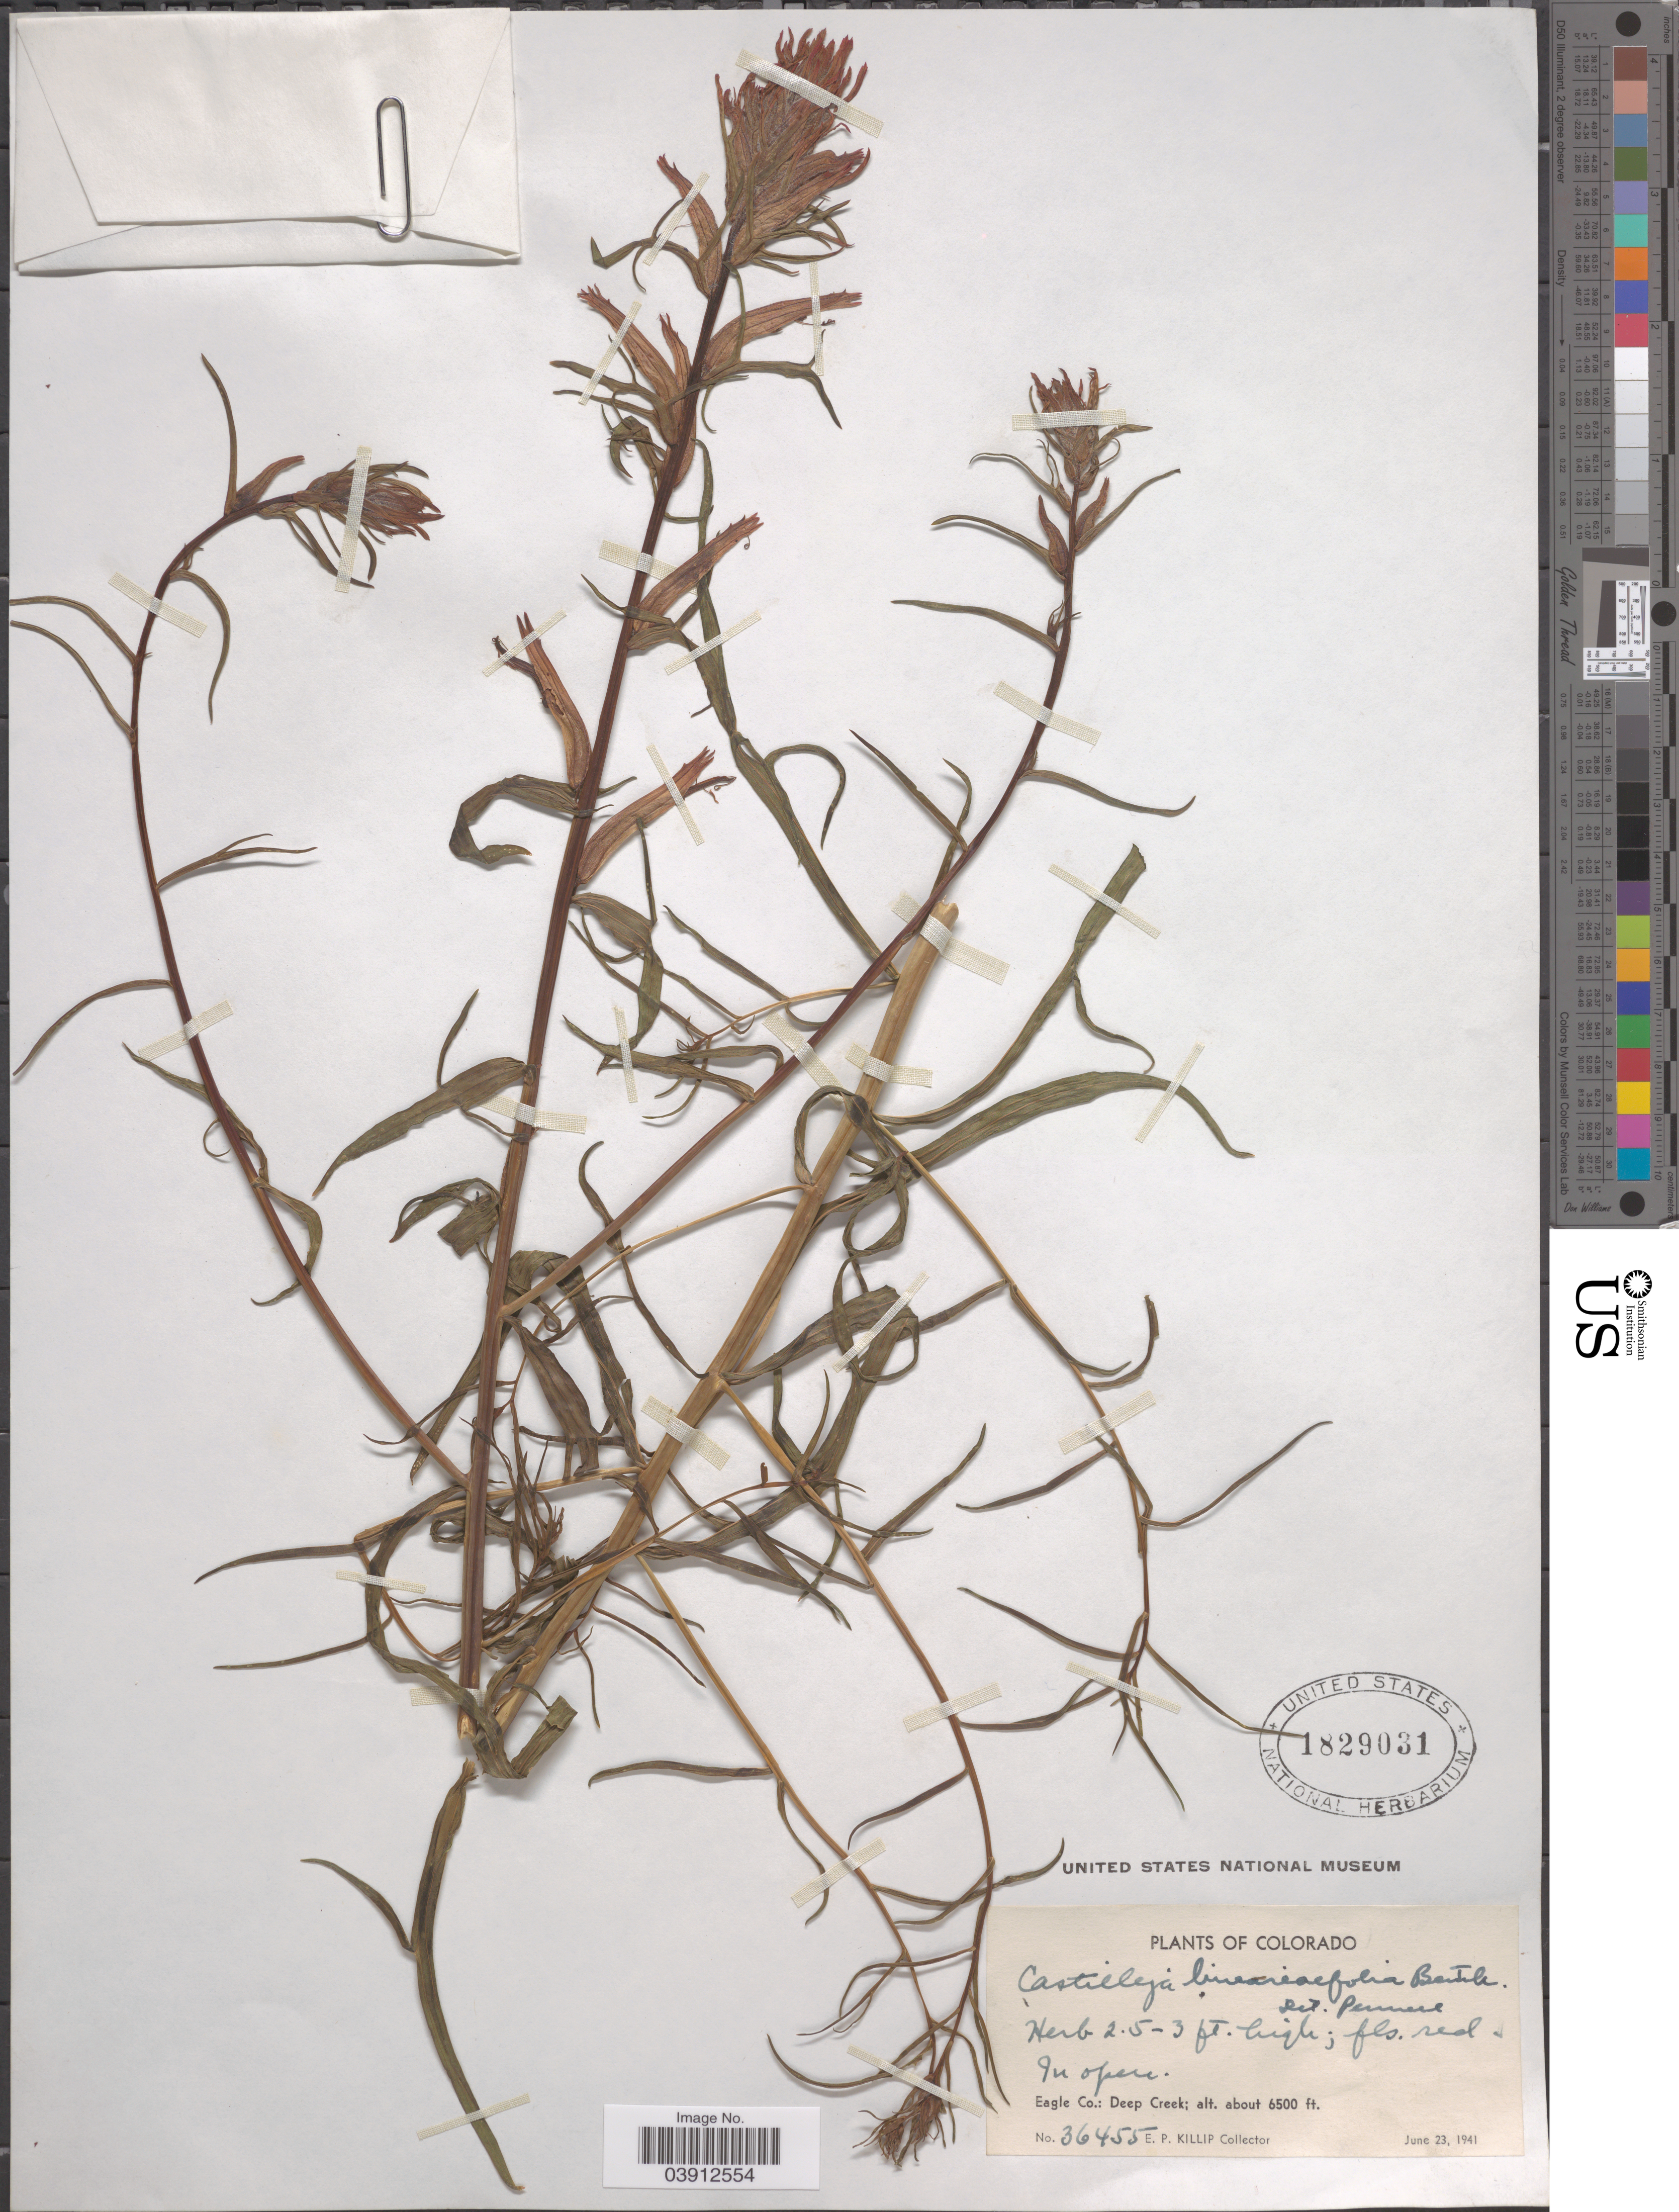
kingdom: Plantae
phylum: Tracheophyta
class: Magnoliopsida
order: Lamiales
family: Orobanchaceae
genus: Castilleja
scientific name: Castilleja linariifolia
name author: Benth.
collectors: E. P. Killip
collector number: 36455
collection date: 1941-06-23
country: United States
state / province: Colorado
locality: Eagle Co.: Deep Creek.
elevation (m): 1981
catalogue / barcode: US 1829031